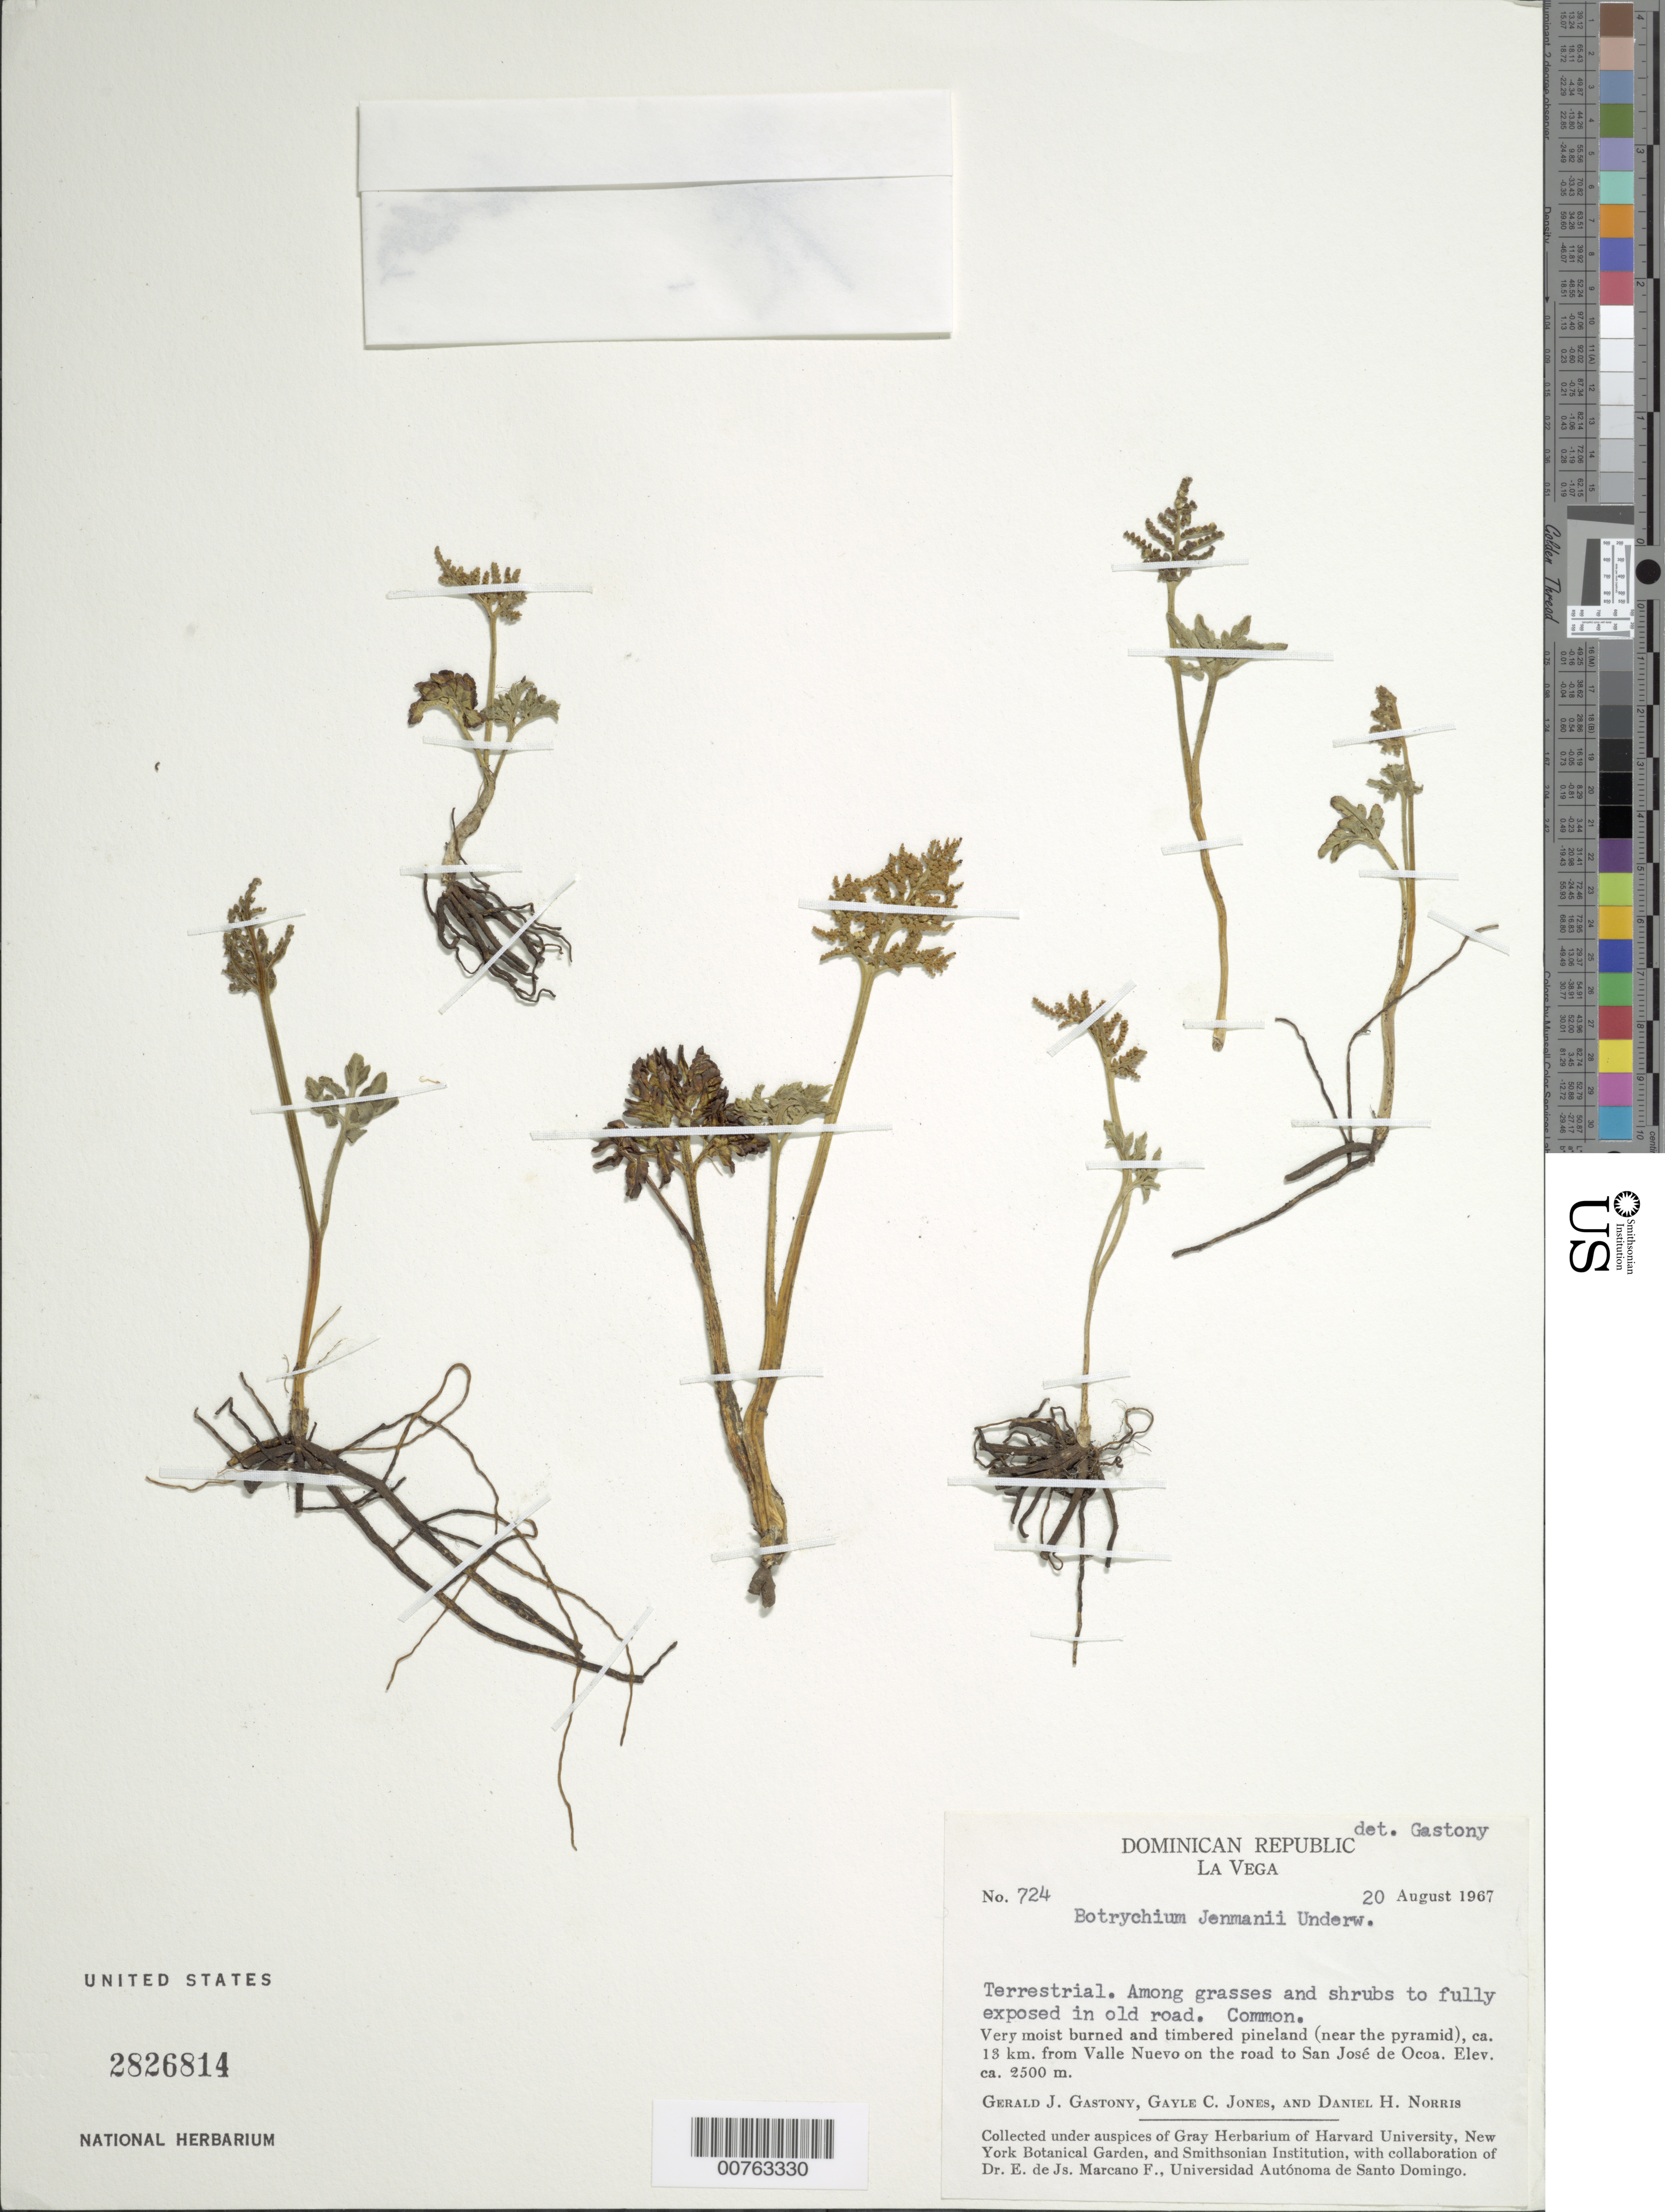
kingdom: Plantae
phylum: Tracheophyta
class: Polypodiopsida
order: Ophioglossales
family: Ophioglossaceae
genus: Botrychium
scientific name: Botrychium jenmanii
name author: Underw.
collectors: G. Gastony, G. C. Jones & D. H. Norris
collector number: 724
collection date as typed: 20 Aug 1967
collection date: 1967-08-20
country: Dominican Republic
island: Hispaniola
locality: Provincia La Vega, ca. 13 km from Valle Nuevo on the road to San José de Ocoa (near the pyramid)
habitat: Among grasses and shrubs to fully exposed in old road, very moist and burned and timbered pineland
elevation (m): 2500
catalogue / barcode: US 2826814